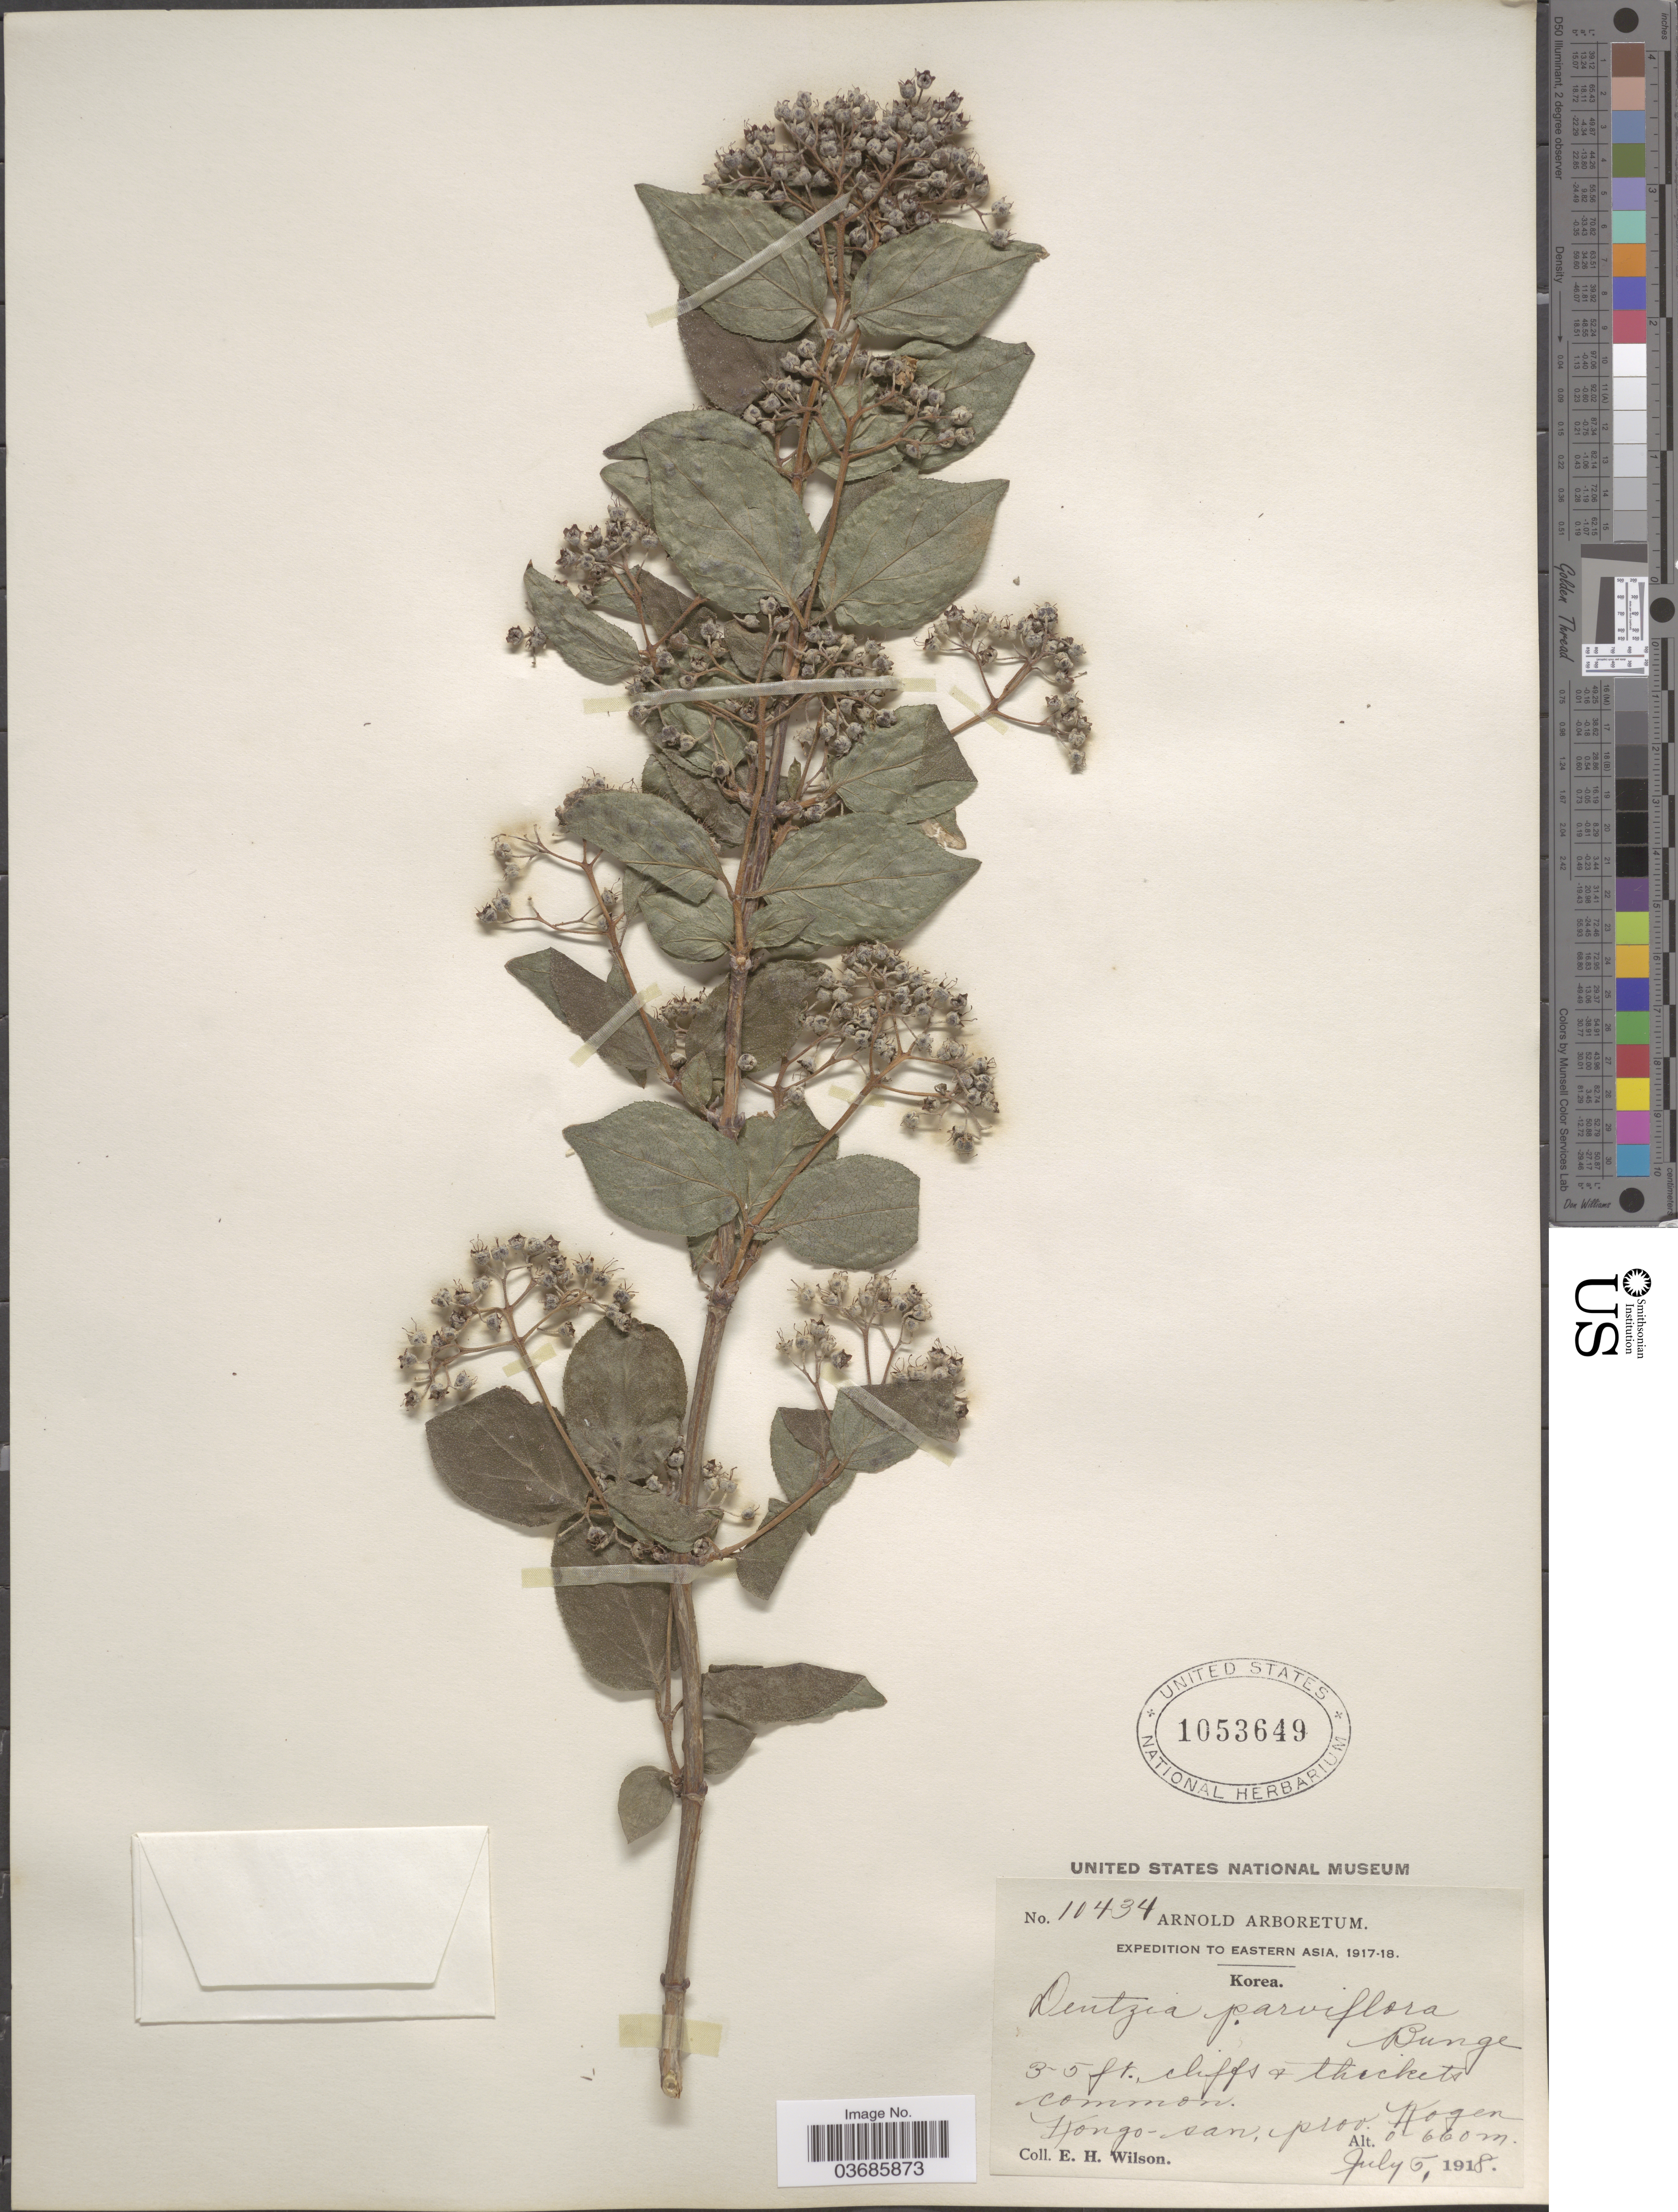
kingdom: Plantae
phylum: Tracheophyta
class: Magnoliopsida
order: Cornales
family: Hydrangeaceae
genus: Deutzia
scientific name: Deutzia parviflora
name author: Bunge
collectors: E. Wilson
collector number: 10434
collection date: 1918-07-05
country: North Korea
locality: Expedition to Eastern Asia, 1917-18. Kongo-san, prov, Kogen.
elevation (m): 0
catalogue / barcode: US 1053649